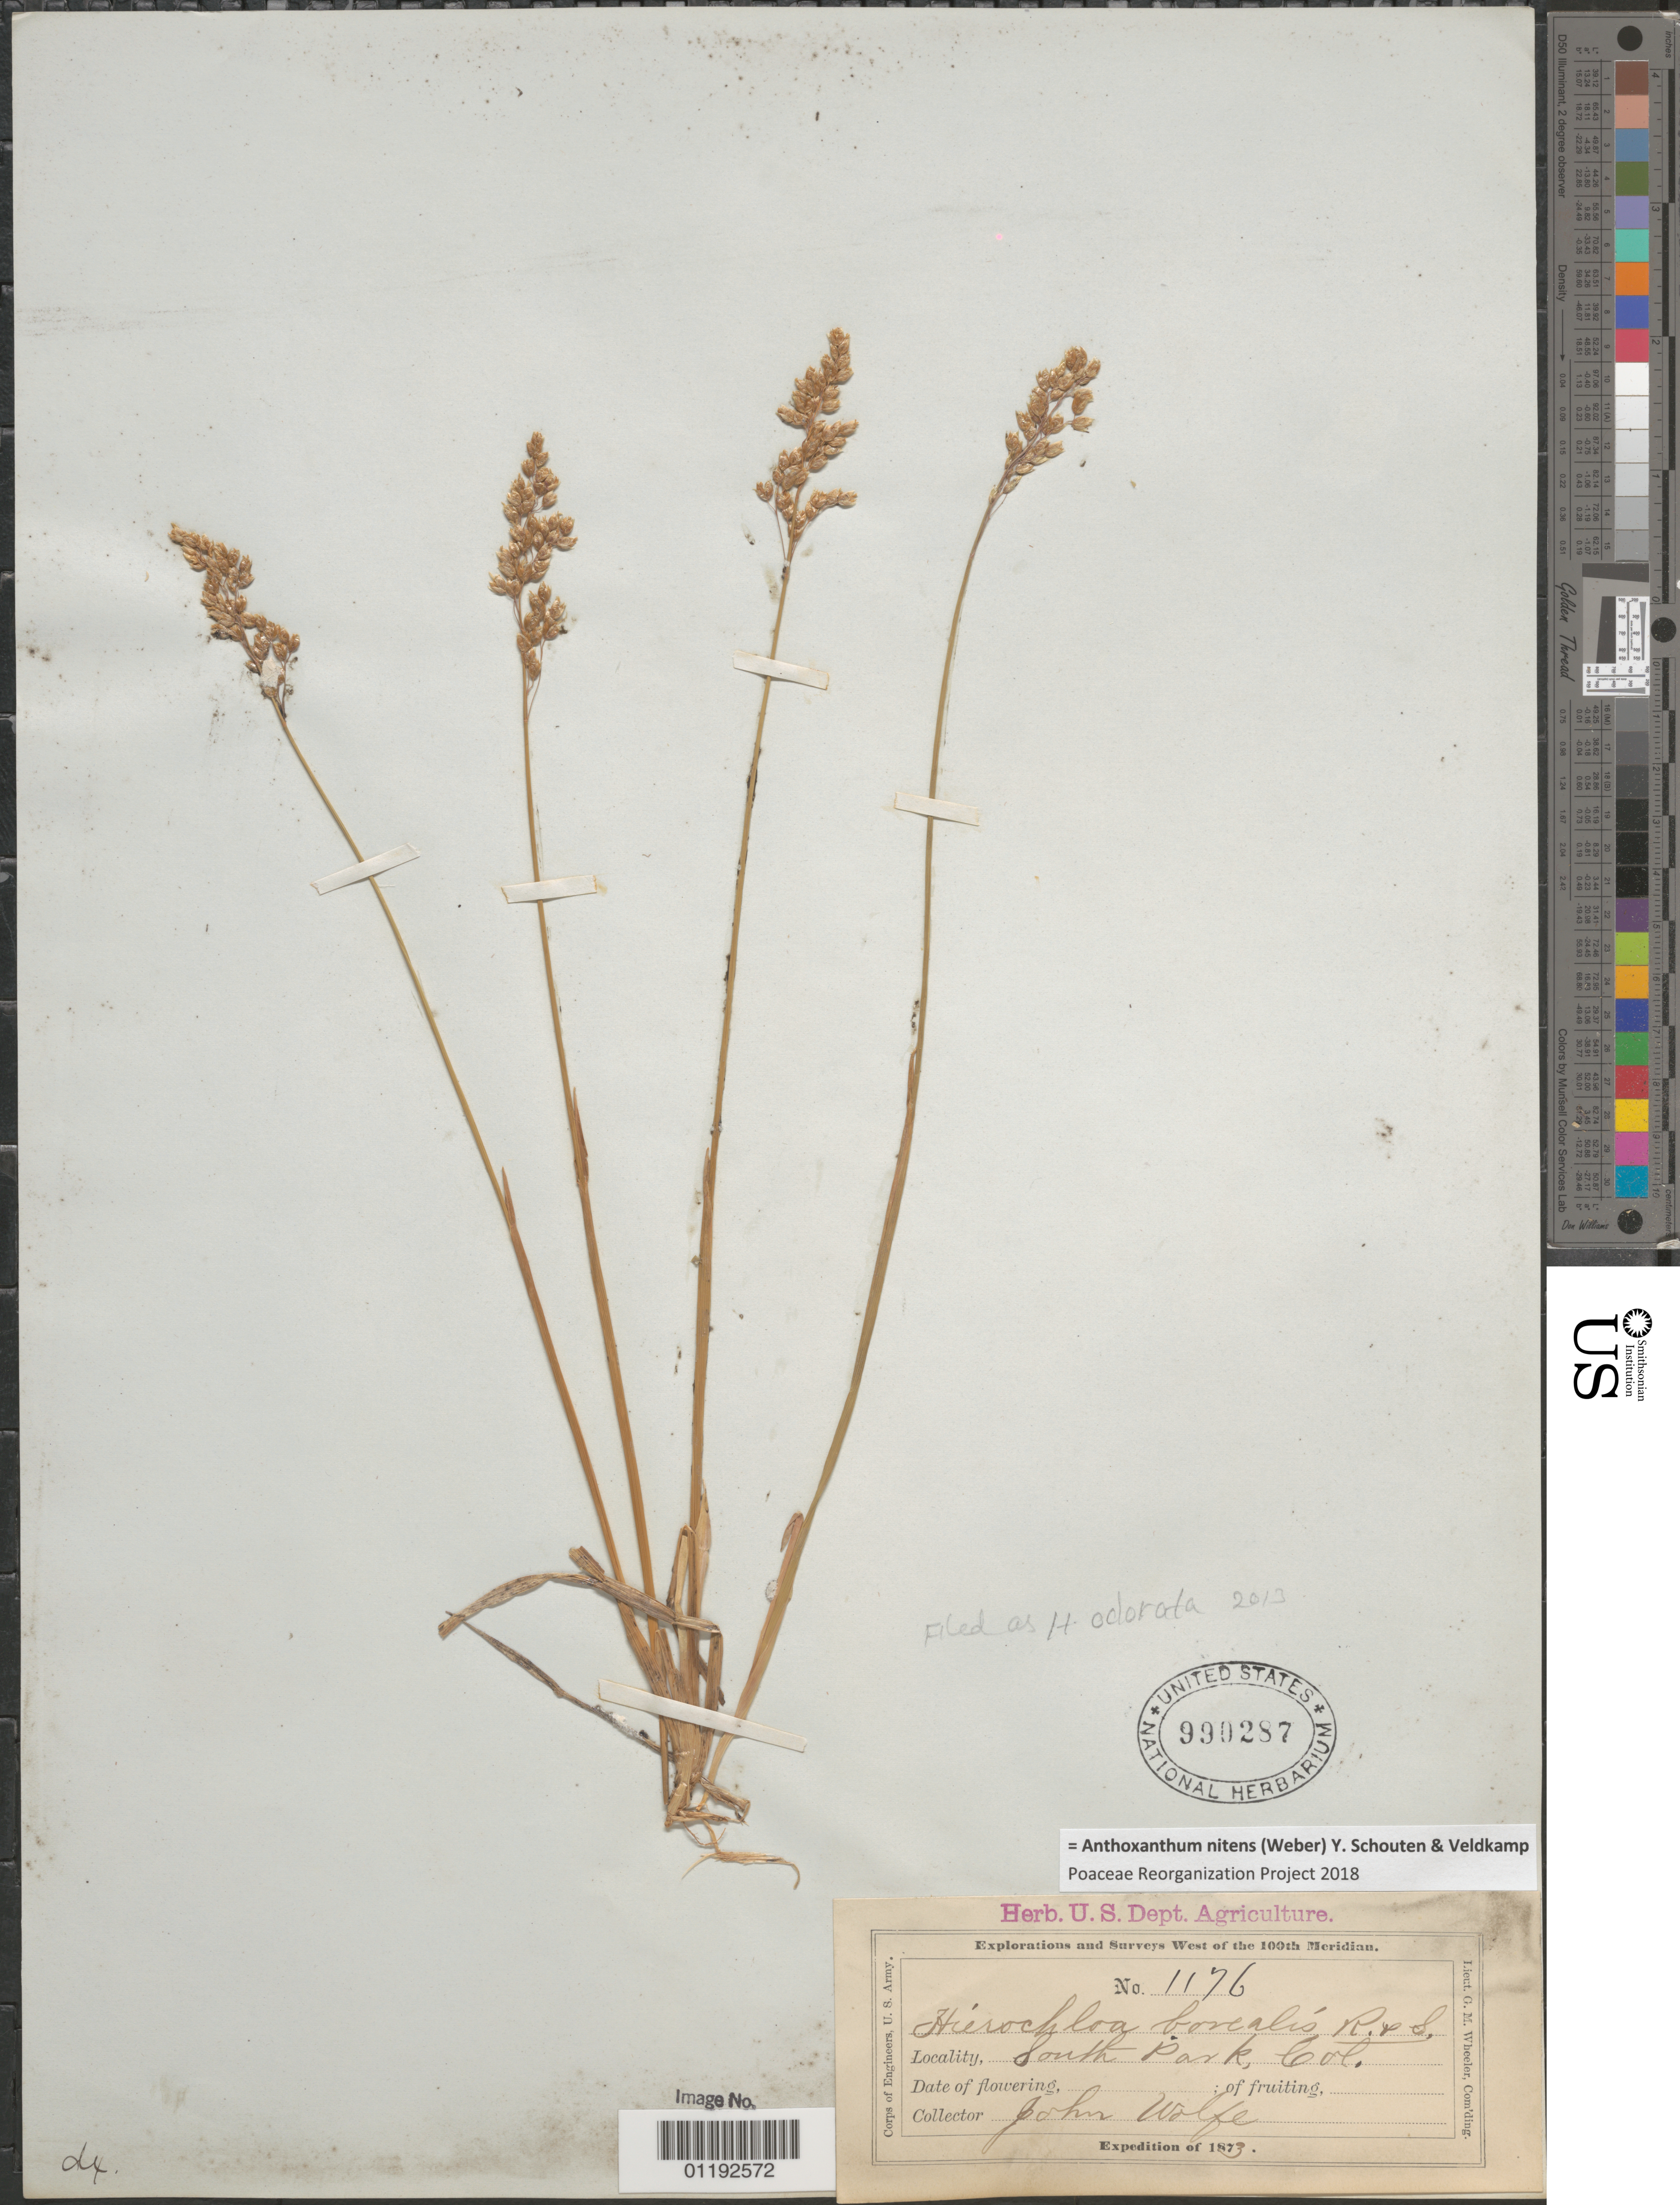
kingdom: Plantae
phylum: Tracheophyta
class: Liliopsida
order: Poales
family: Poaceae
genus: Anthoxanthum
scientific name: Anthoxanthum nitens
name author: (G.H. Weber) R.T.A. Schouten & Veldkamp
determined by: Poaceae Reorganization Project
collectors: J. Wolf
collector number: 1176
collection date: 1873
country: United States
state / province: Colorado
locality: South Park, Col Ter.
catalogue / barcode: US 990287